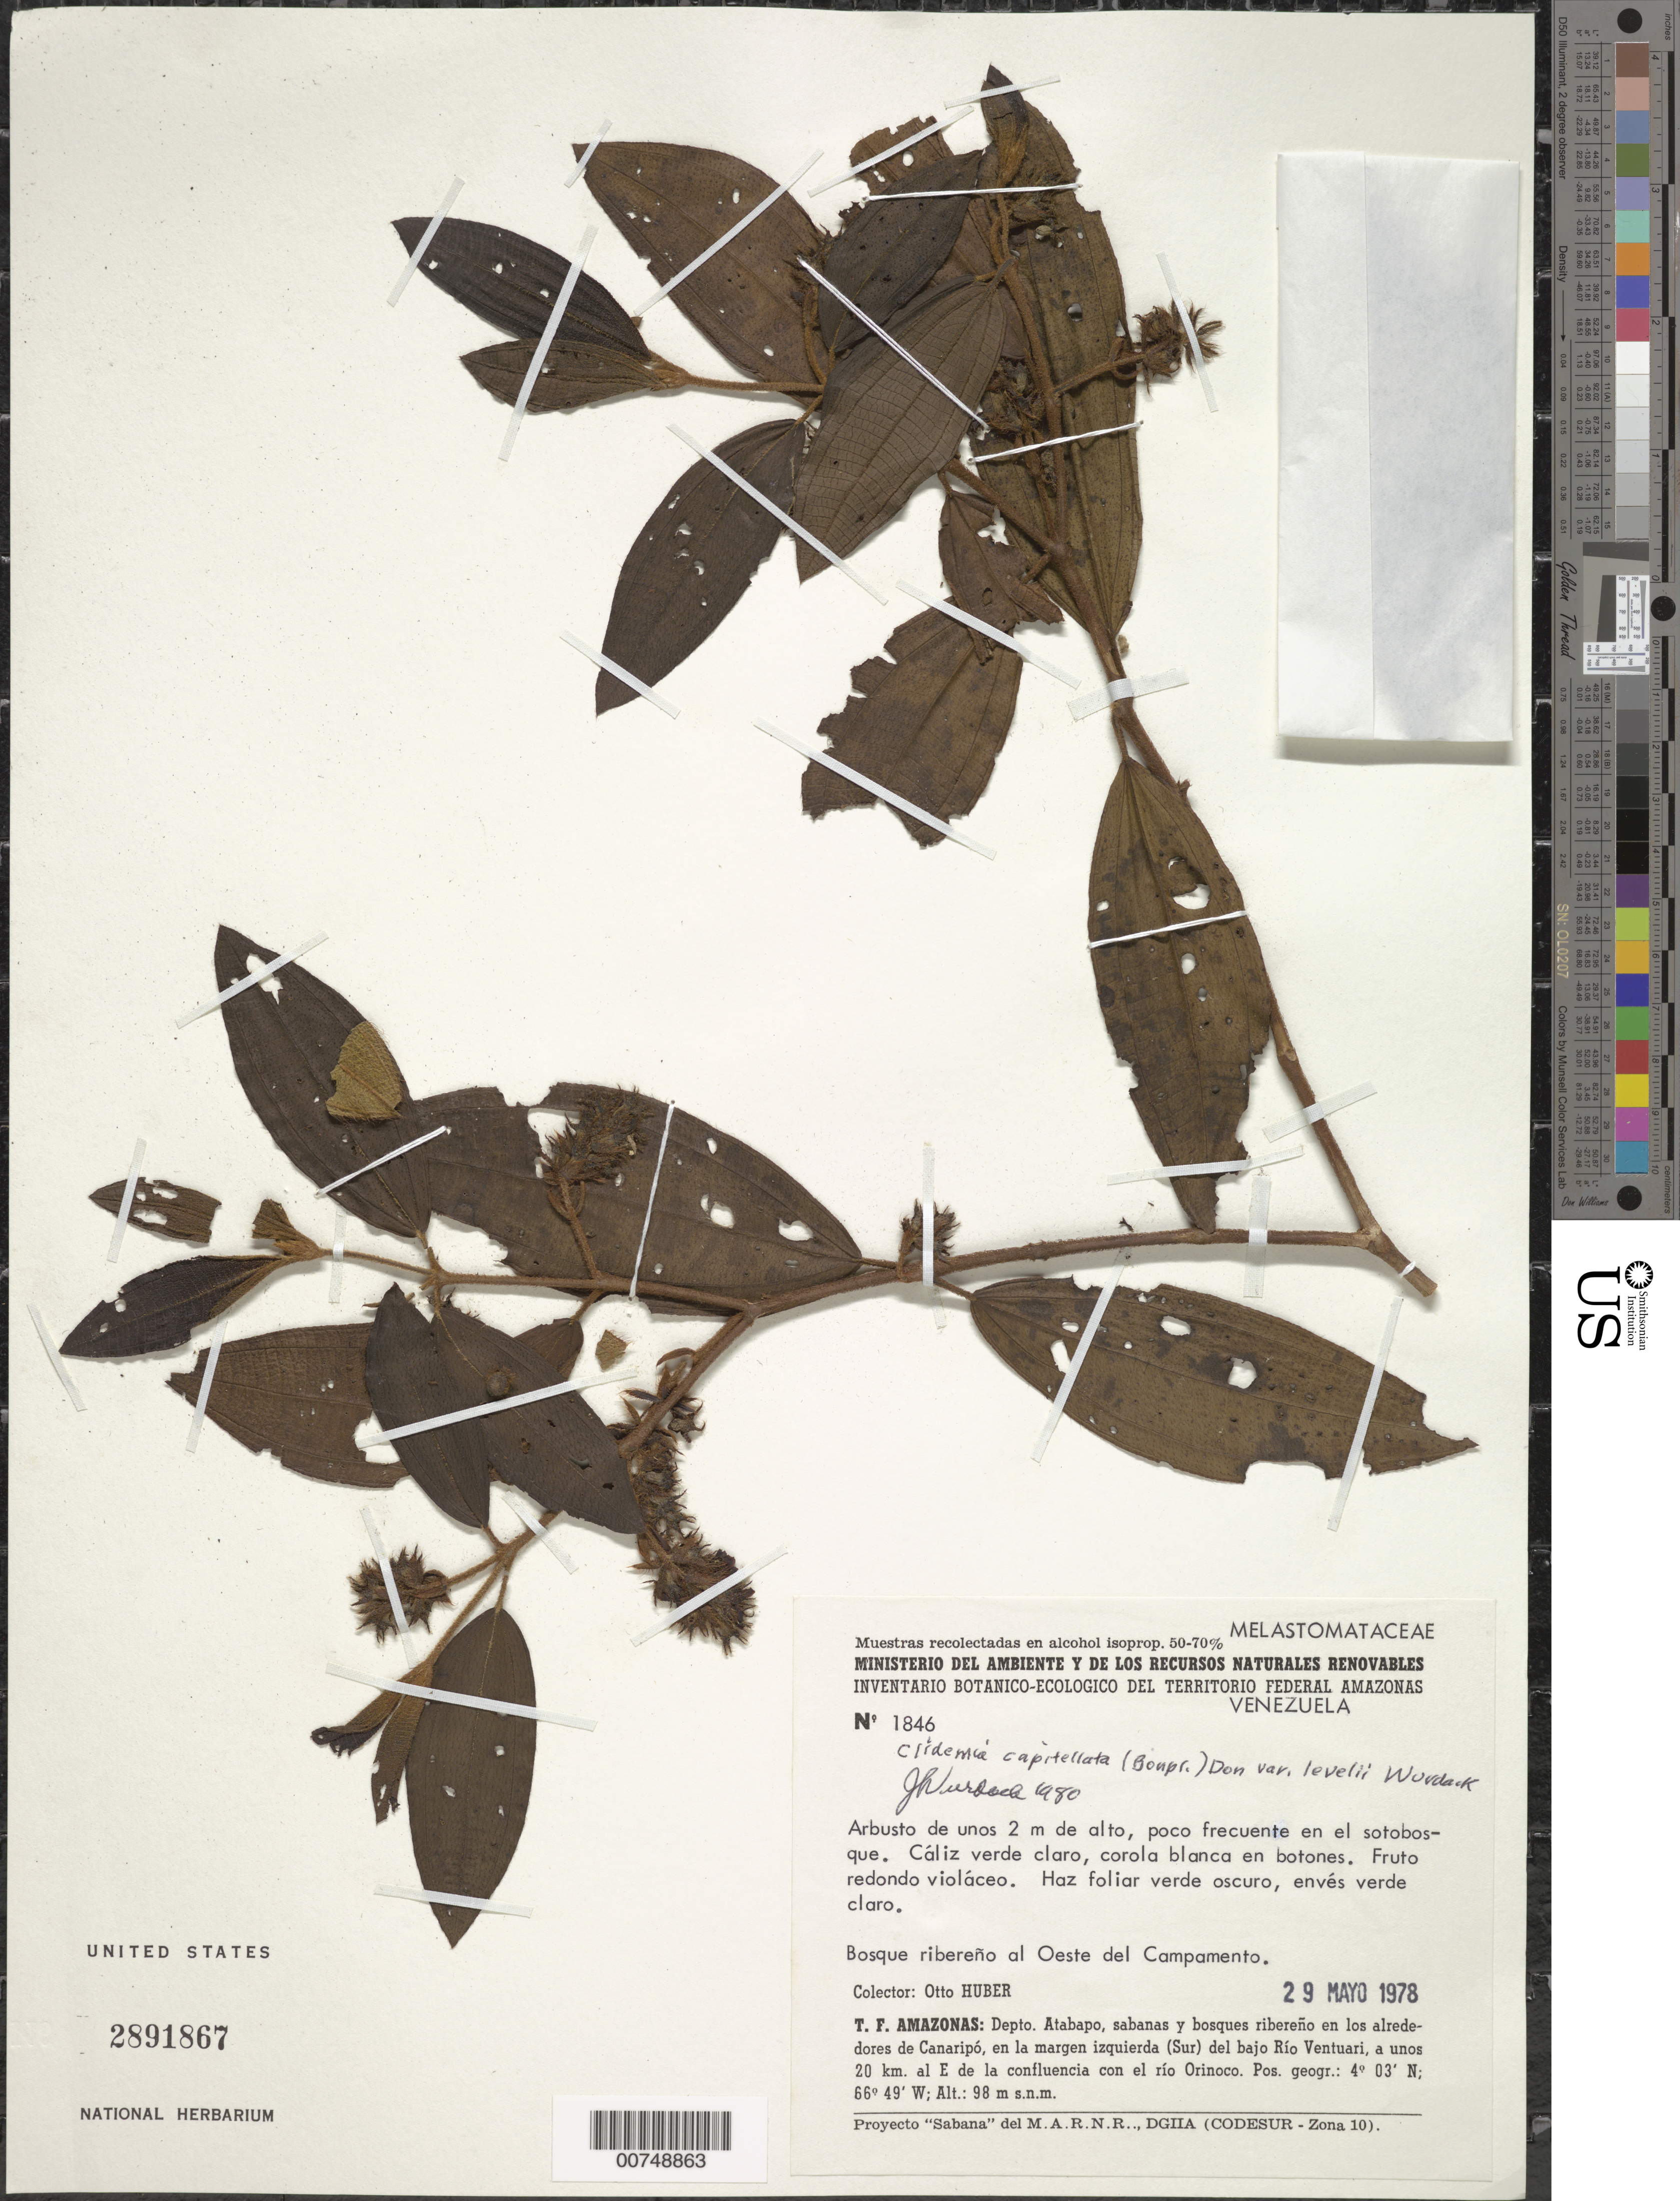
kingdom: Plantae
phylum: Tracheophyta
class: Magnoliopsida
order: Myrtales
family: Melastomataceae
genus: Clidemia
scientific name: Clidemia capitellata var. levelii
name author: Wurdack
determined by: Wurdack, John J., (US), US (UNITED STATES)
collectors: O. Huber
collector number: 1846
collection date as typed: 29-May-78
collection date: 1978-05-29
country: Venezuela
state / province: Amazonas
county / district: Atabapo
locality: Canaripó, S margen del Bajo Río Ventuari, 20 km E de la confluencia con el Río Orinoco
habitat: Bosque ribereno al oeste del Campamento; sotobosque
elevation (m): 98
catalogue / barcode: US 2891867